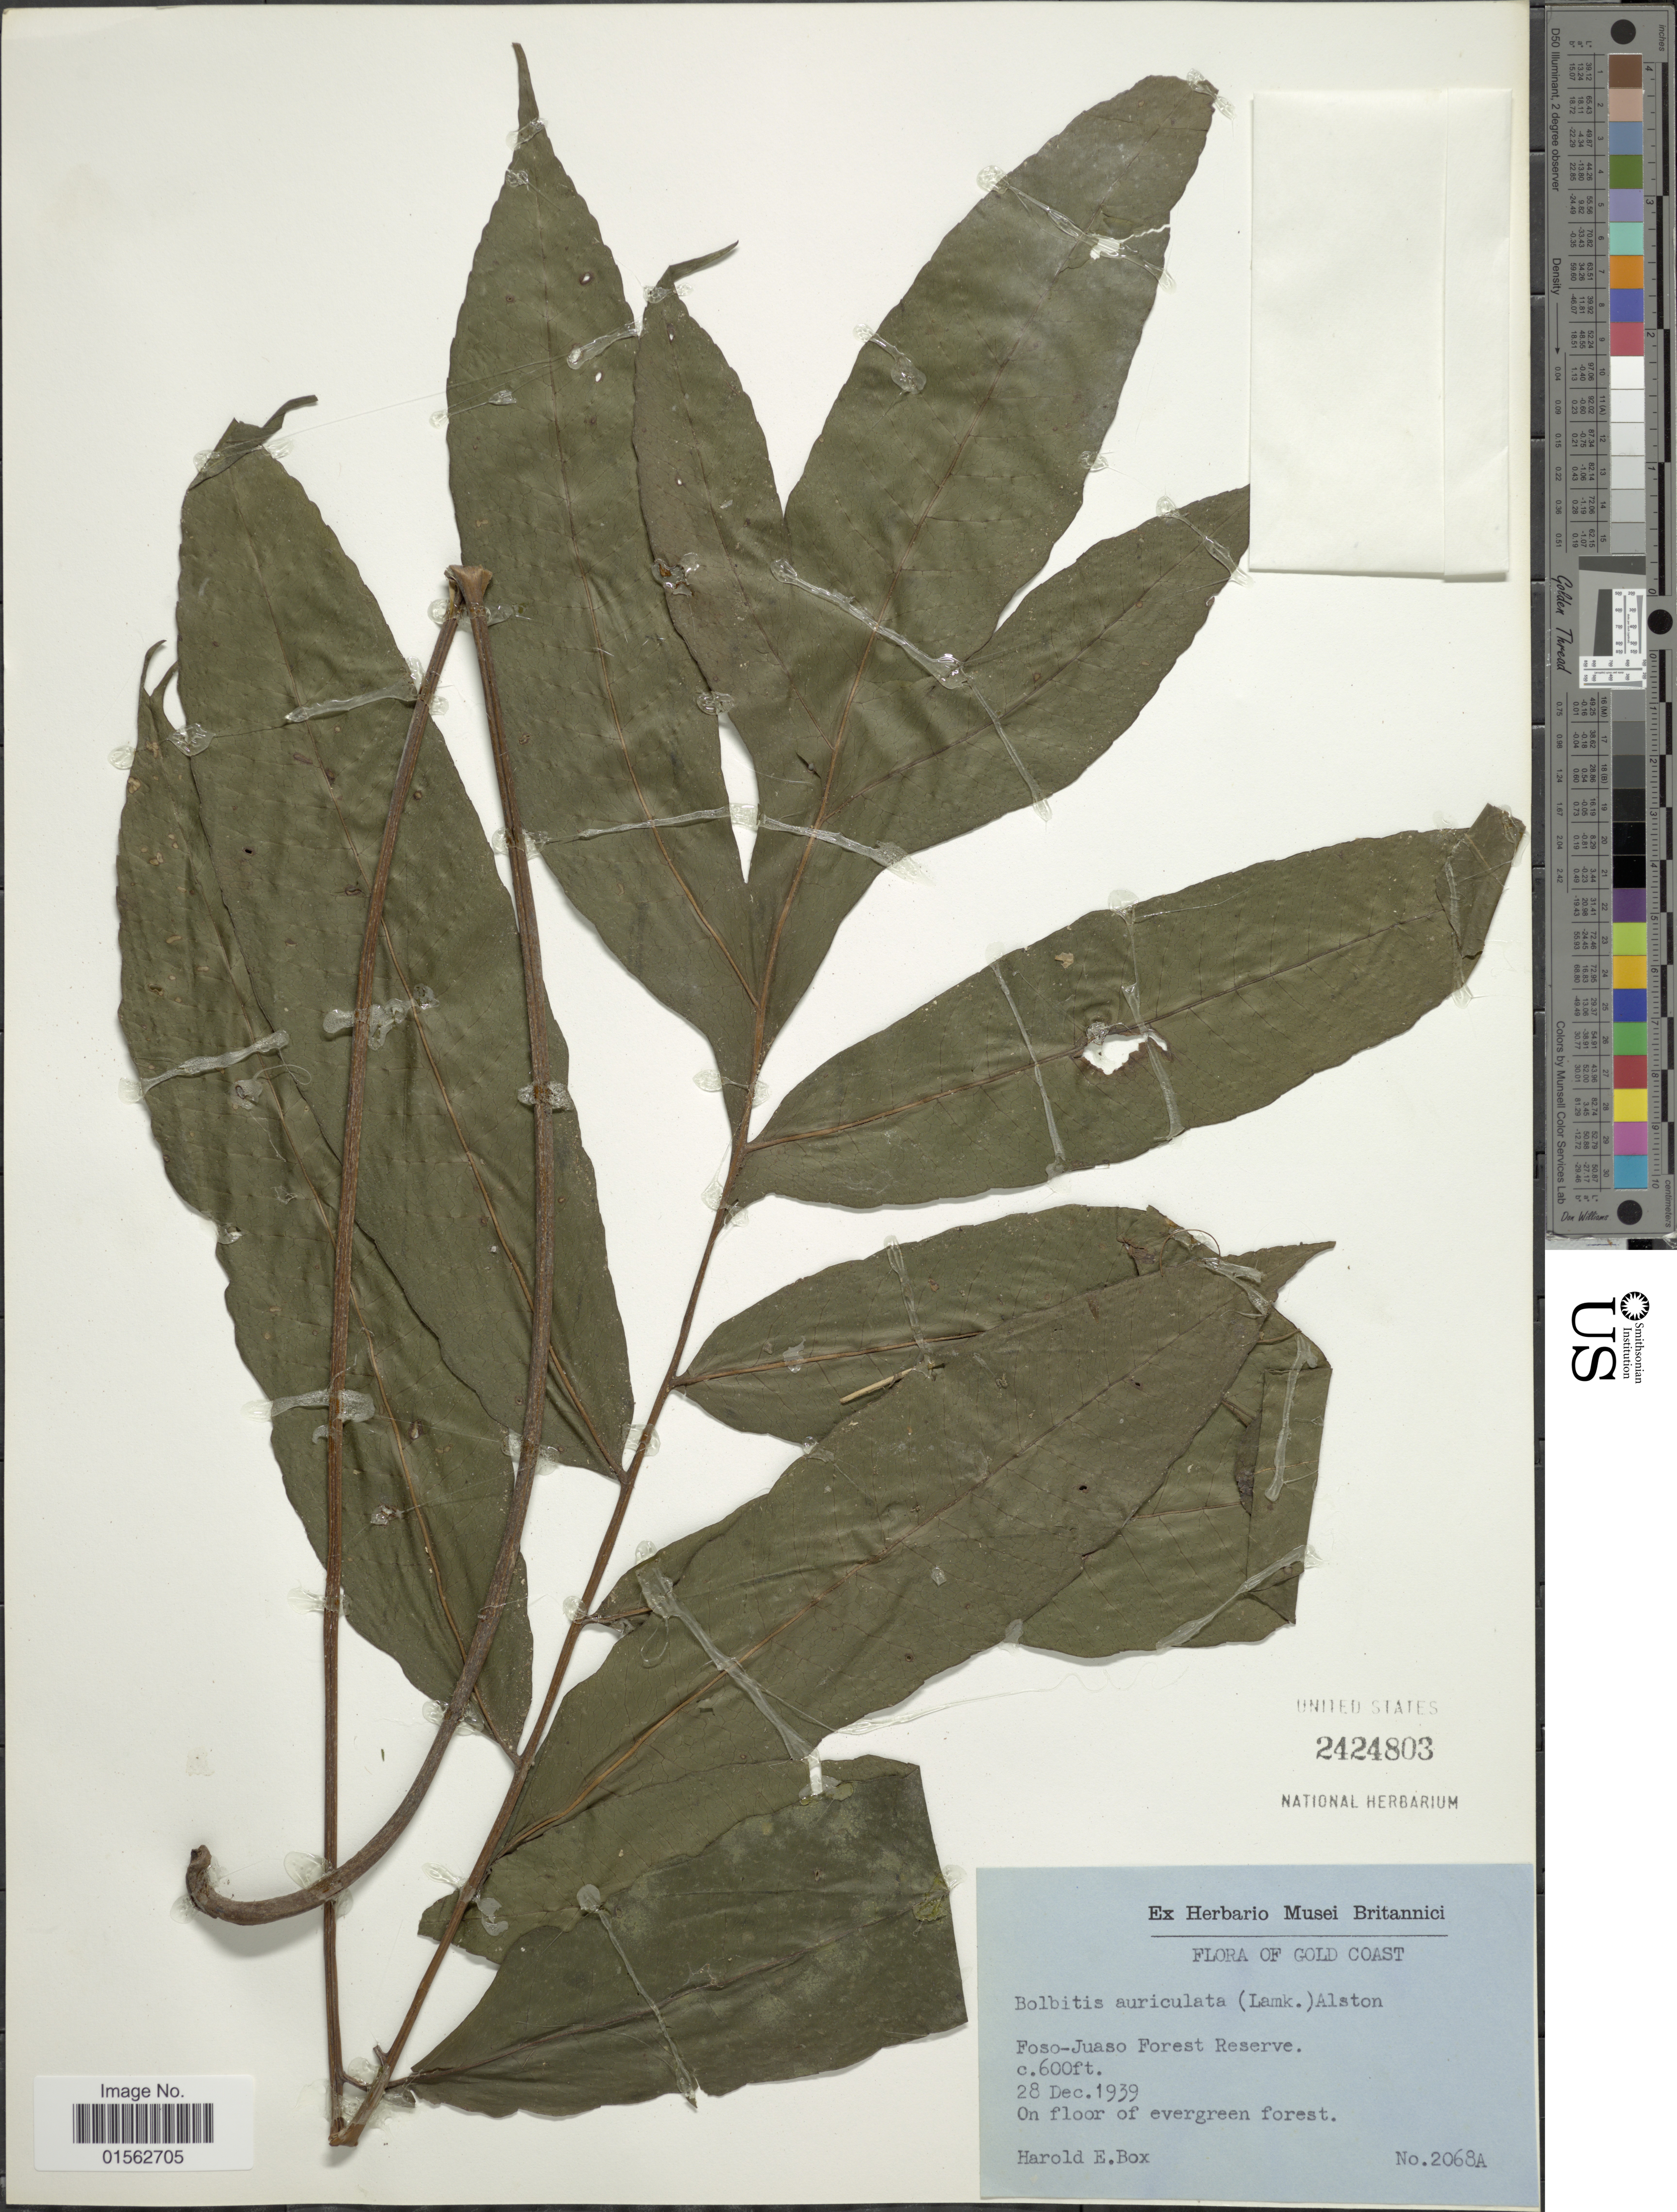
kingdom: Plantae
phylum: Tracheophyta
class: Polypodiopsida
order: Polypodiales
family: Dryopteridaceae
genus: Bolbitis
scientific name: Bolbitis auriculata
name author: (Lam.) Alston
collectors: H. E. Box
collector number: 20368A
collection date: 1939-12-28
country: Ghana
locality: Gold Coast, Foso- Juaso Forest Reserve, on floor of evergreen forest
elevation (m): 183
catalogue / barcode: US 2424803